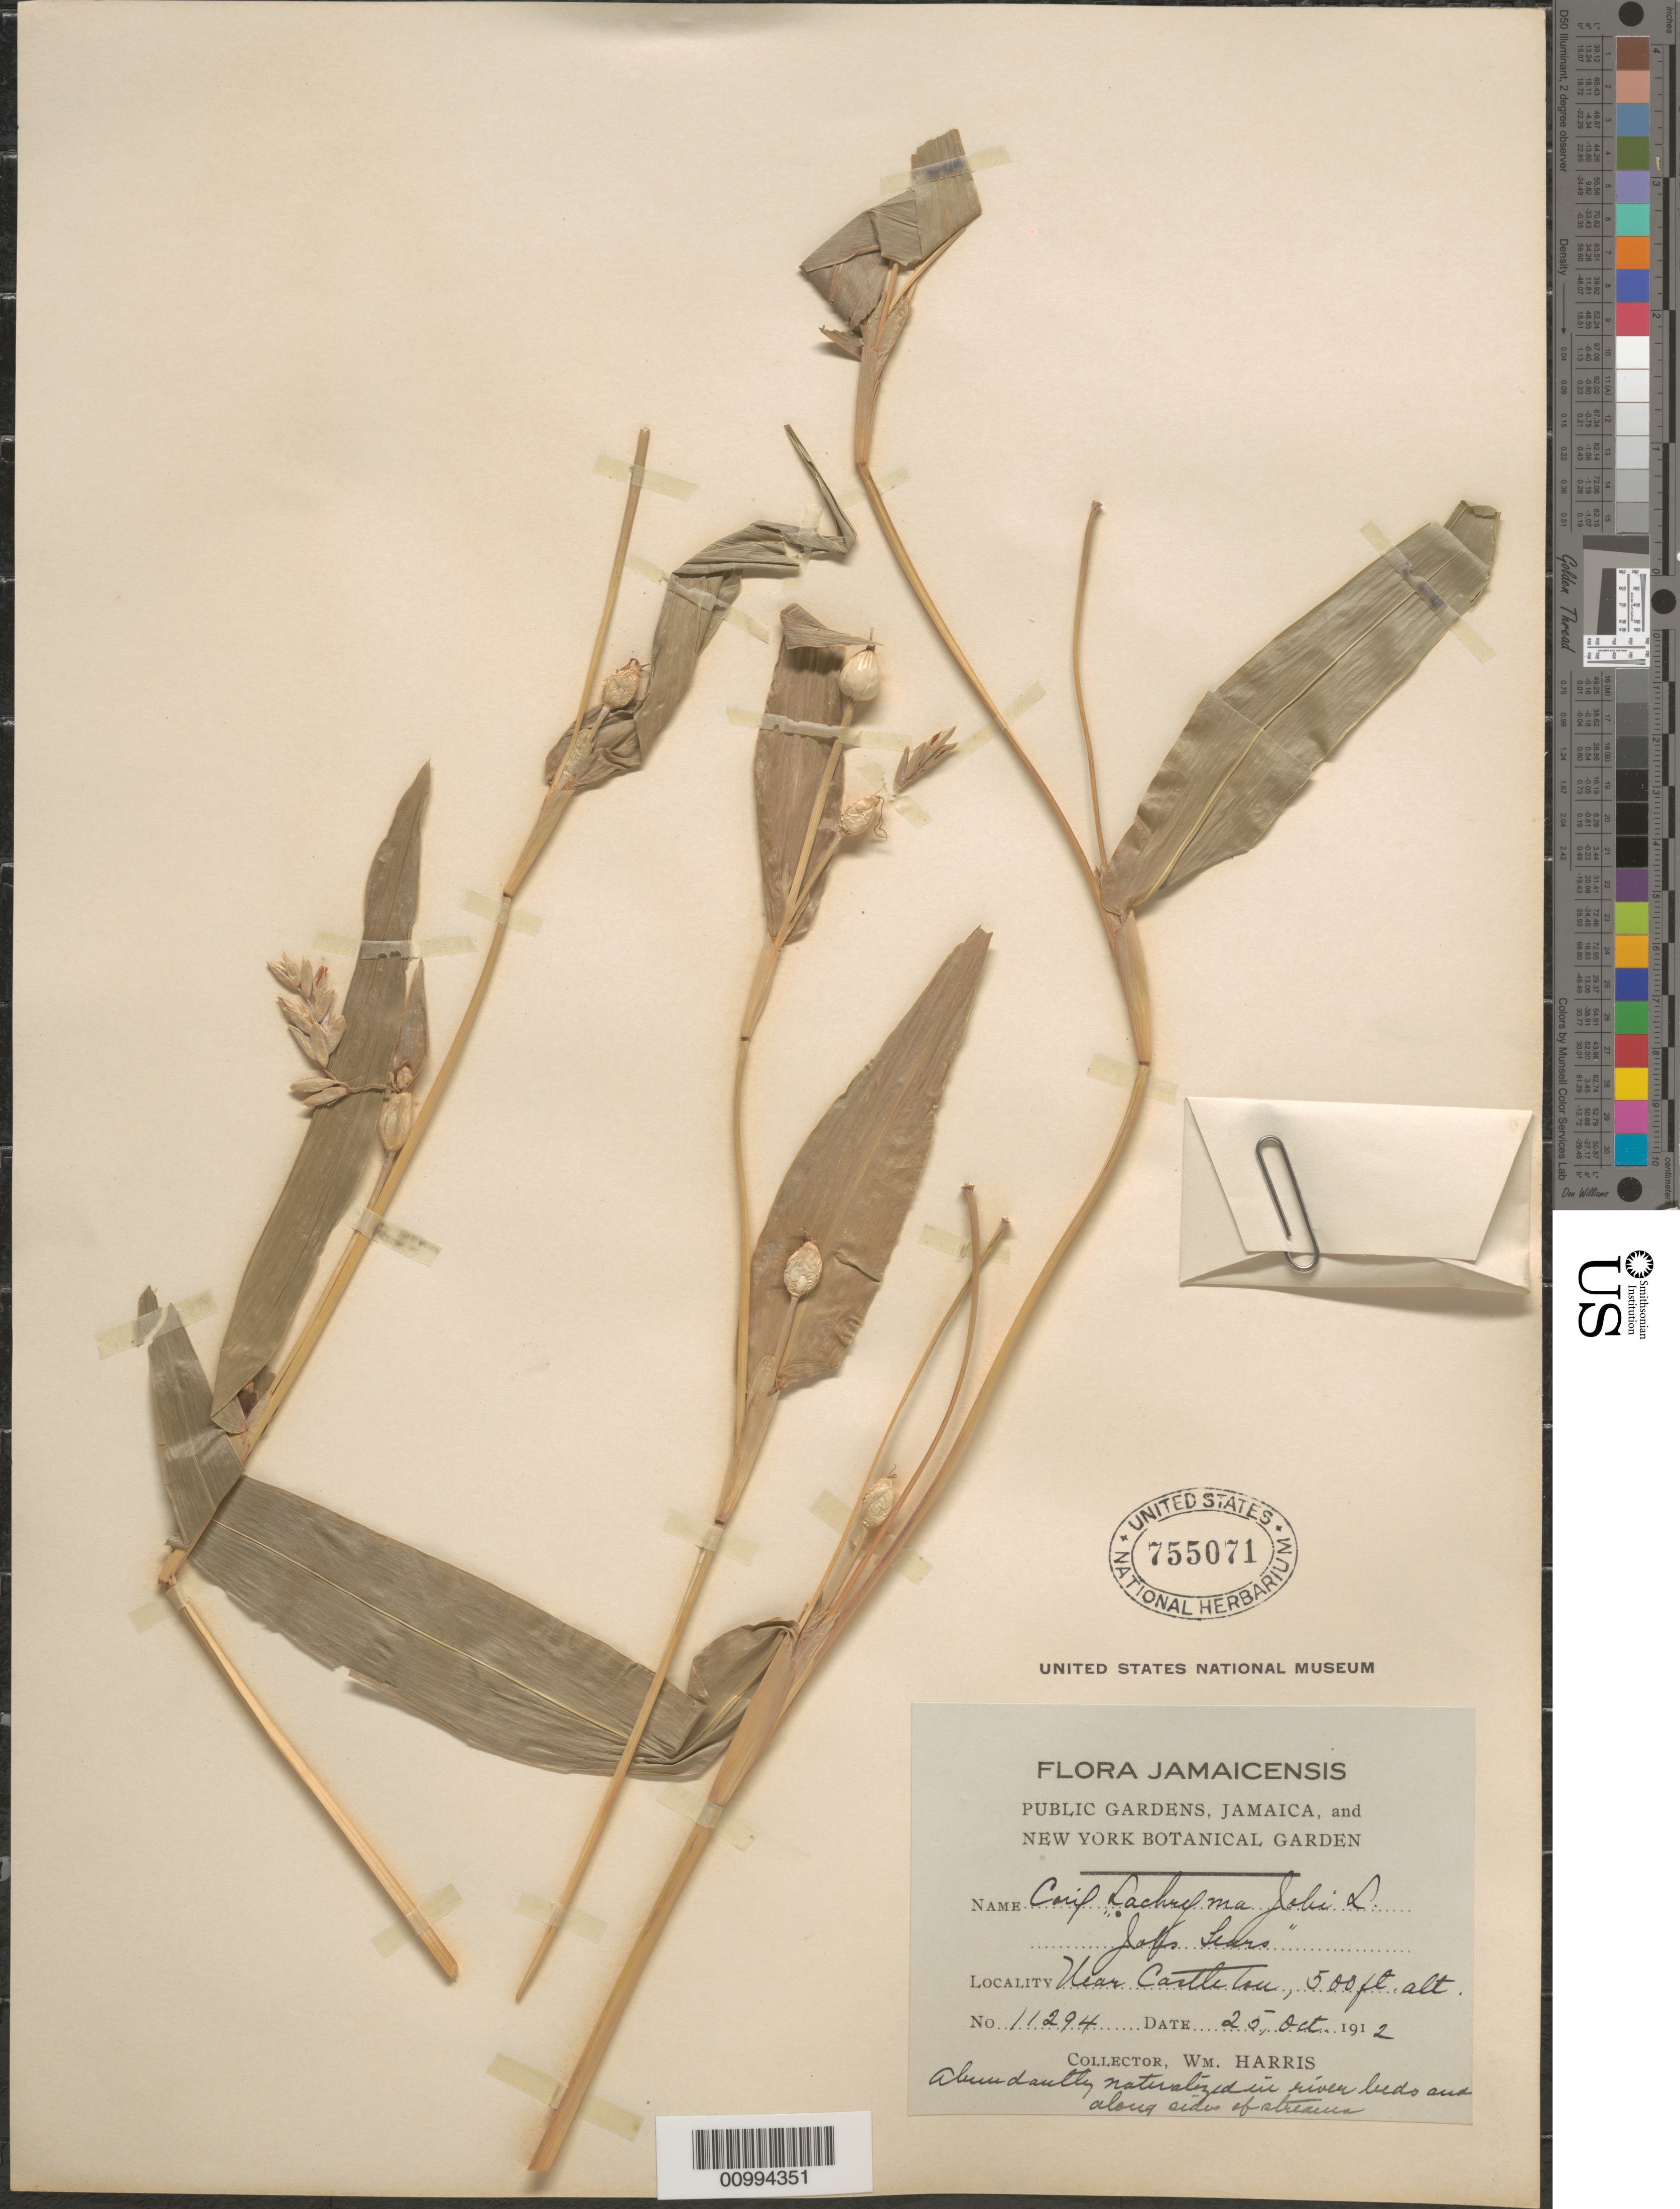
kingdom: Plantae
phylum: Tracheophyta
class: Liliopsida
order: Poales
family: Poaceae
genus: Coix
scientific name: Coix lacryma-jobi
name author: L.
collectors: W. H. Harris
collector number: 11294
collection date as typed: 25 Oct 1912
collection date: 1912-10-25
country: Jamaica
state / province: Saint Andrew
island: Jamaica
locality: Near Castleton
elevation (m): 152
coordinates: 0 N, 0 E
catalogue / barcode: US 755071